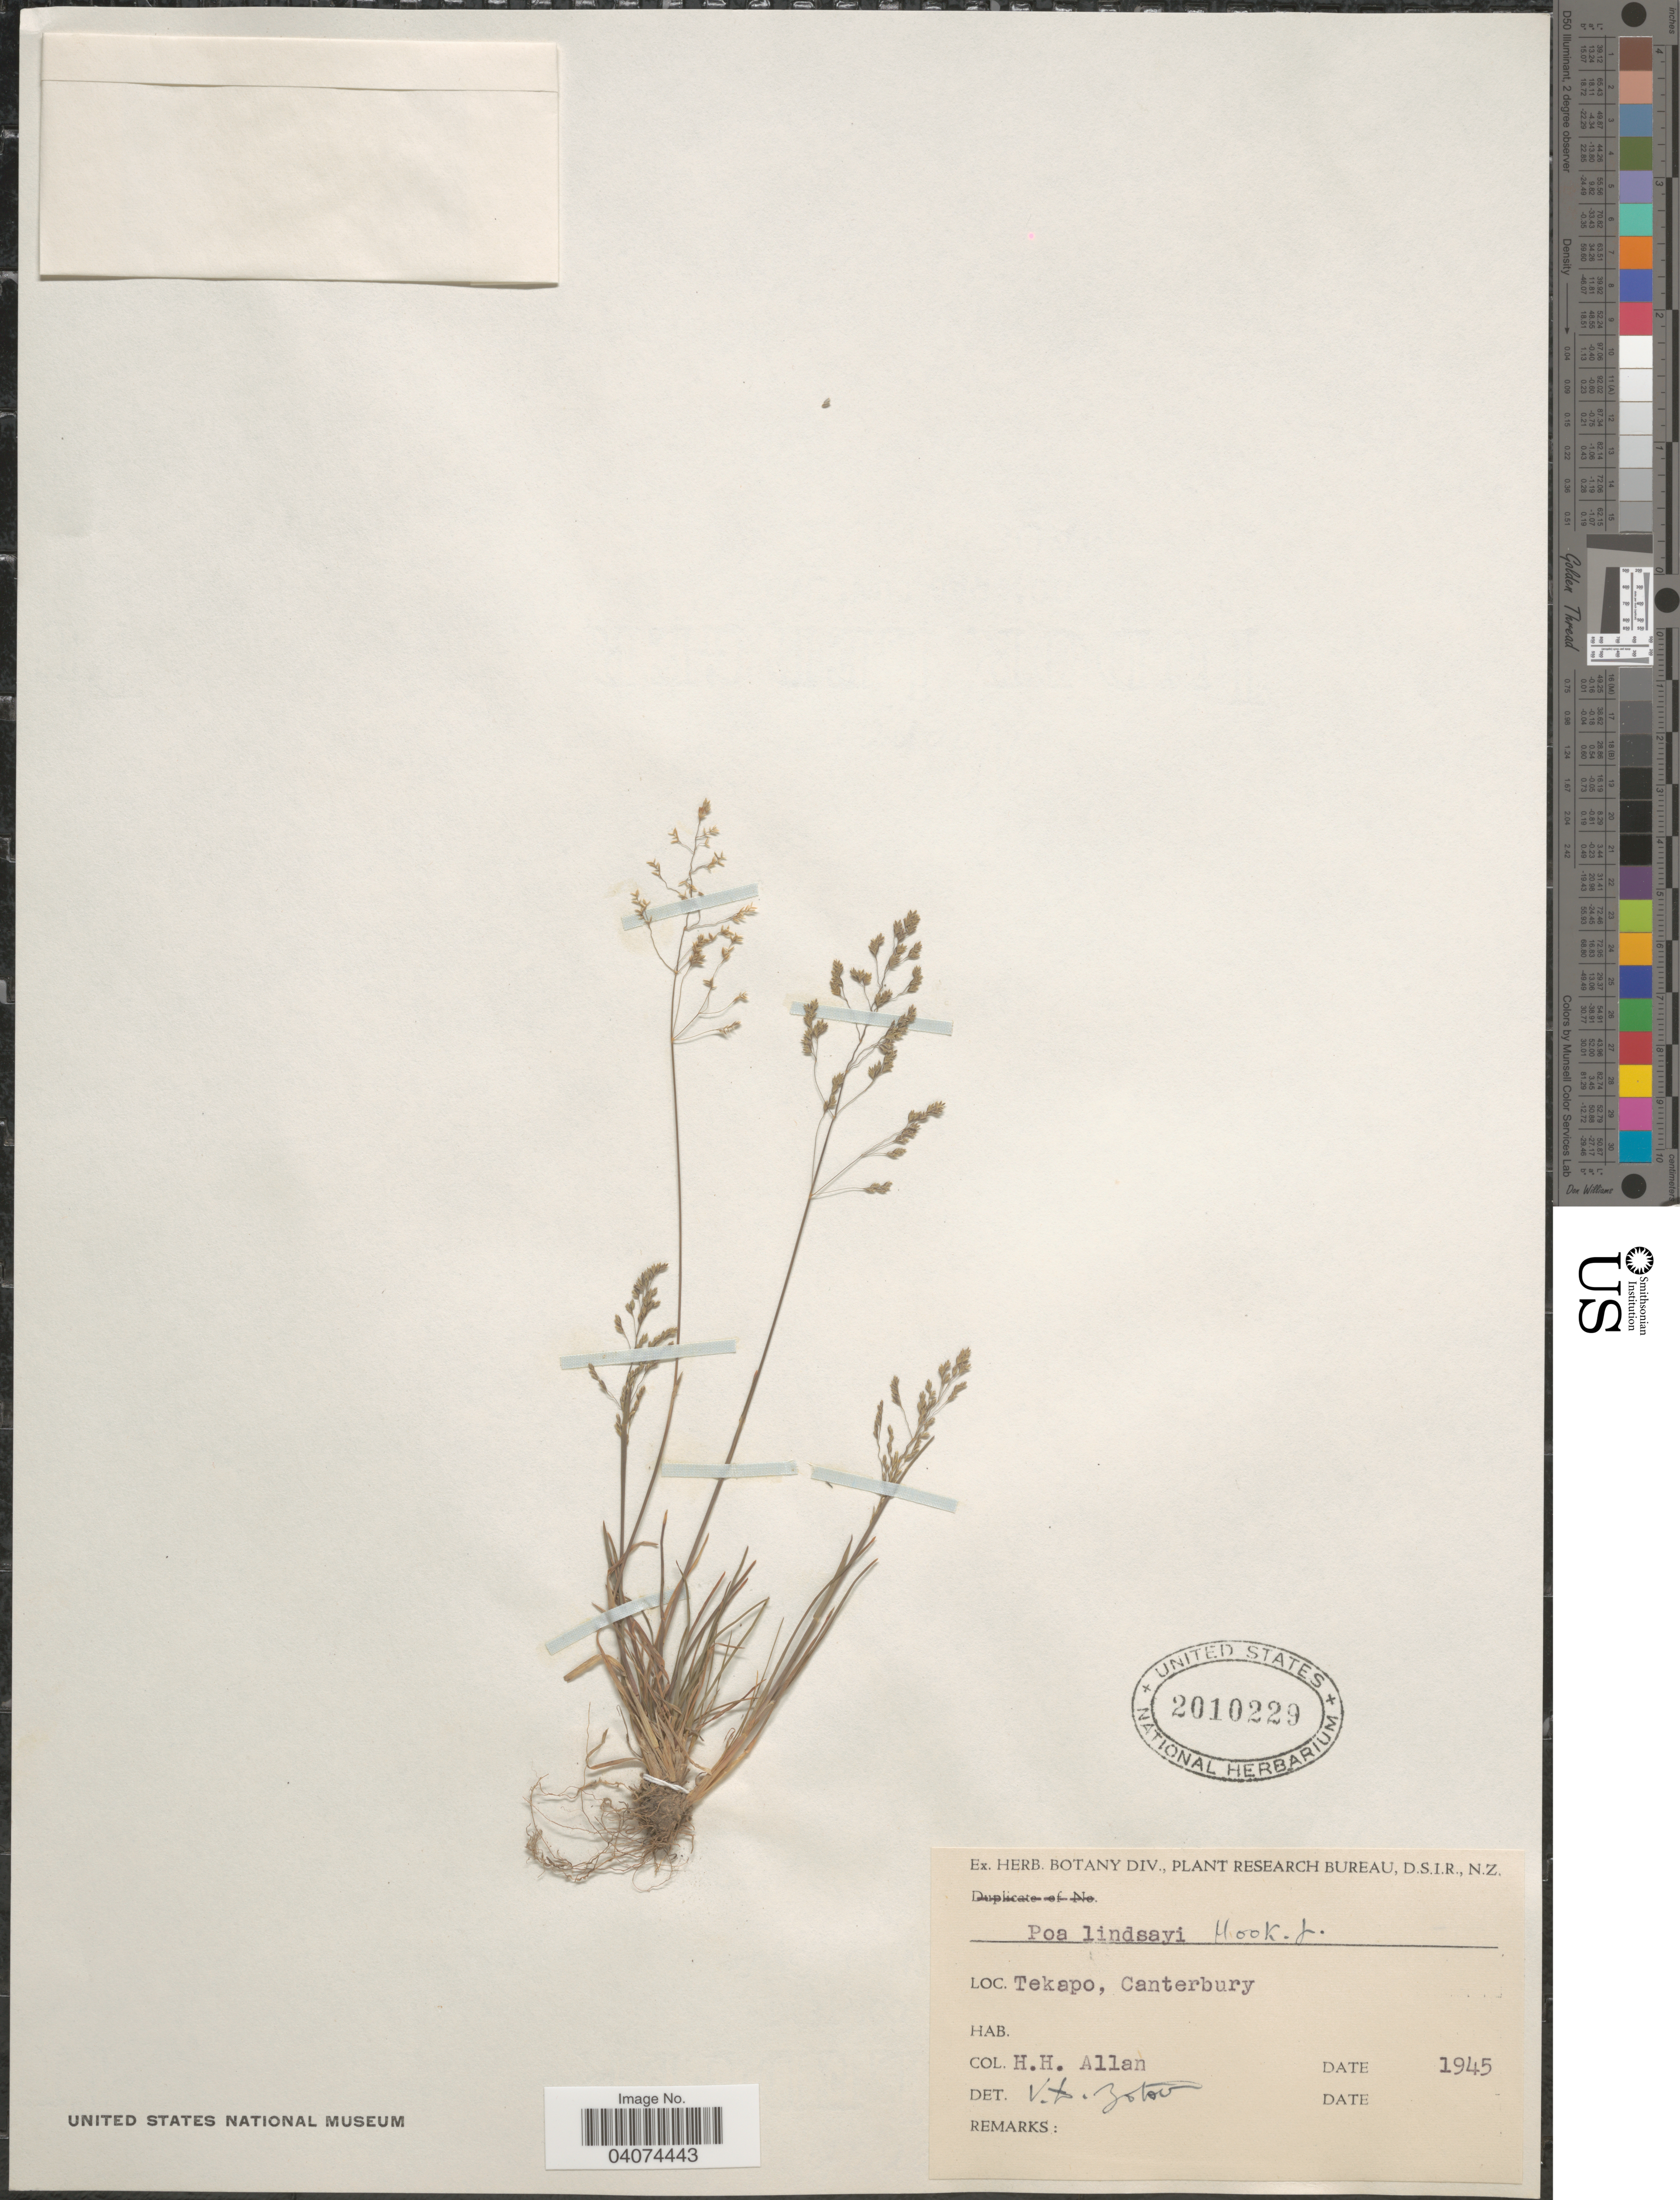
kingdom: Plantae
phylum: Tracheophyta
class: Liliopsida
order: Poales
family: Poaceae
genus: Poa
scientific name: Poa lindsayi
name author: Hook. f.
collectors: H. Allan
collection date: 1945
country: New Zealand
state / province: Canterbury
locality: Tekapo.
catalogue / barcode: US 2010229